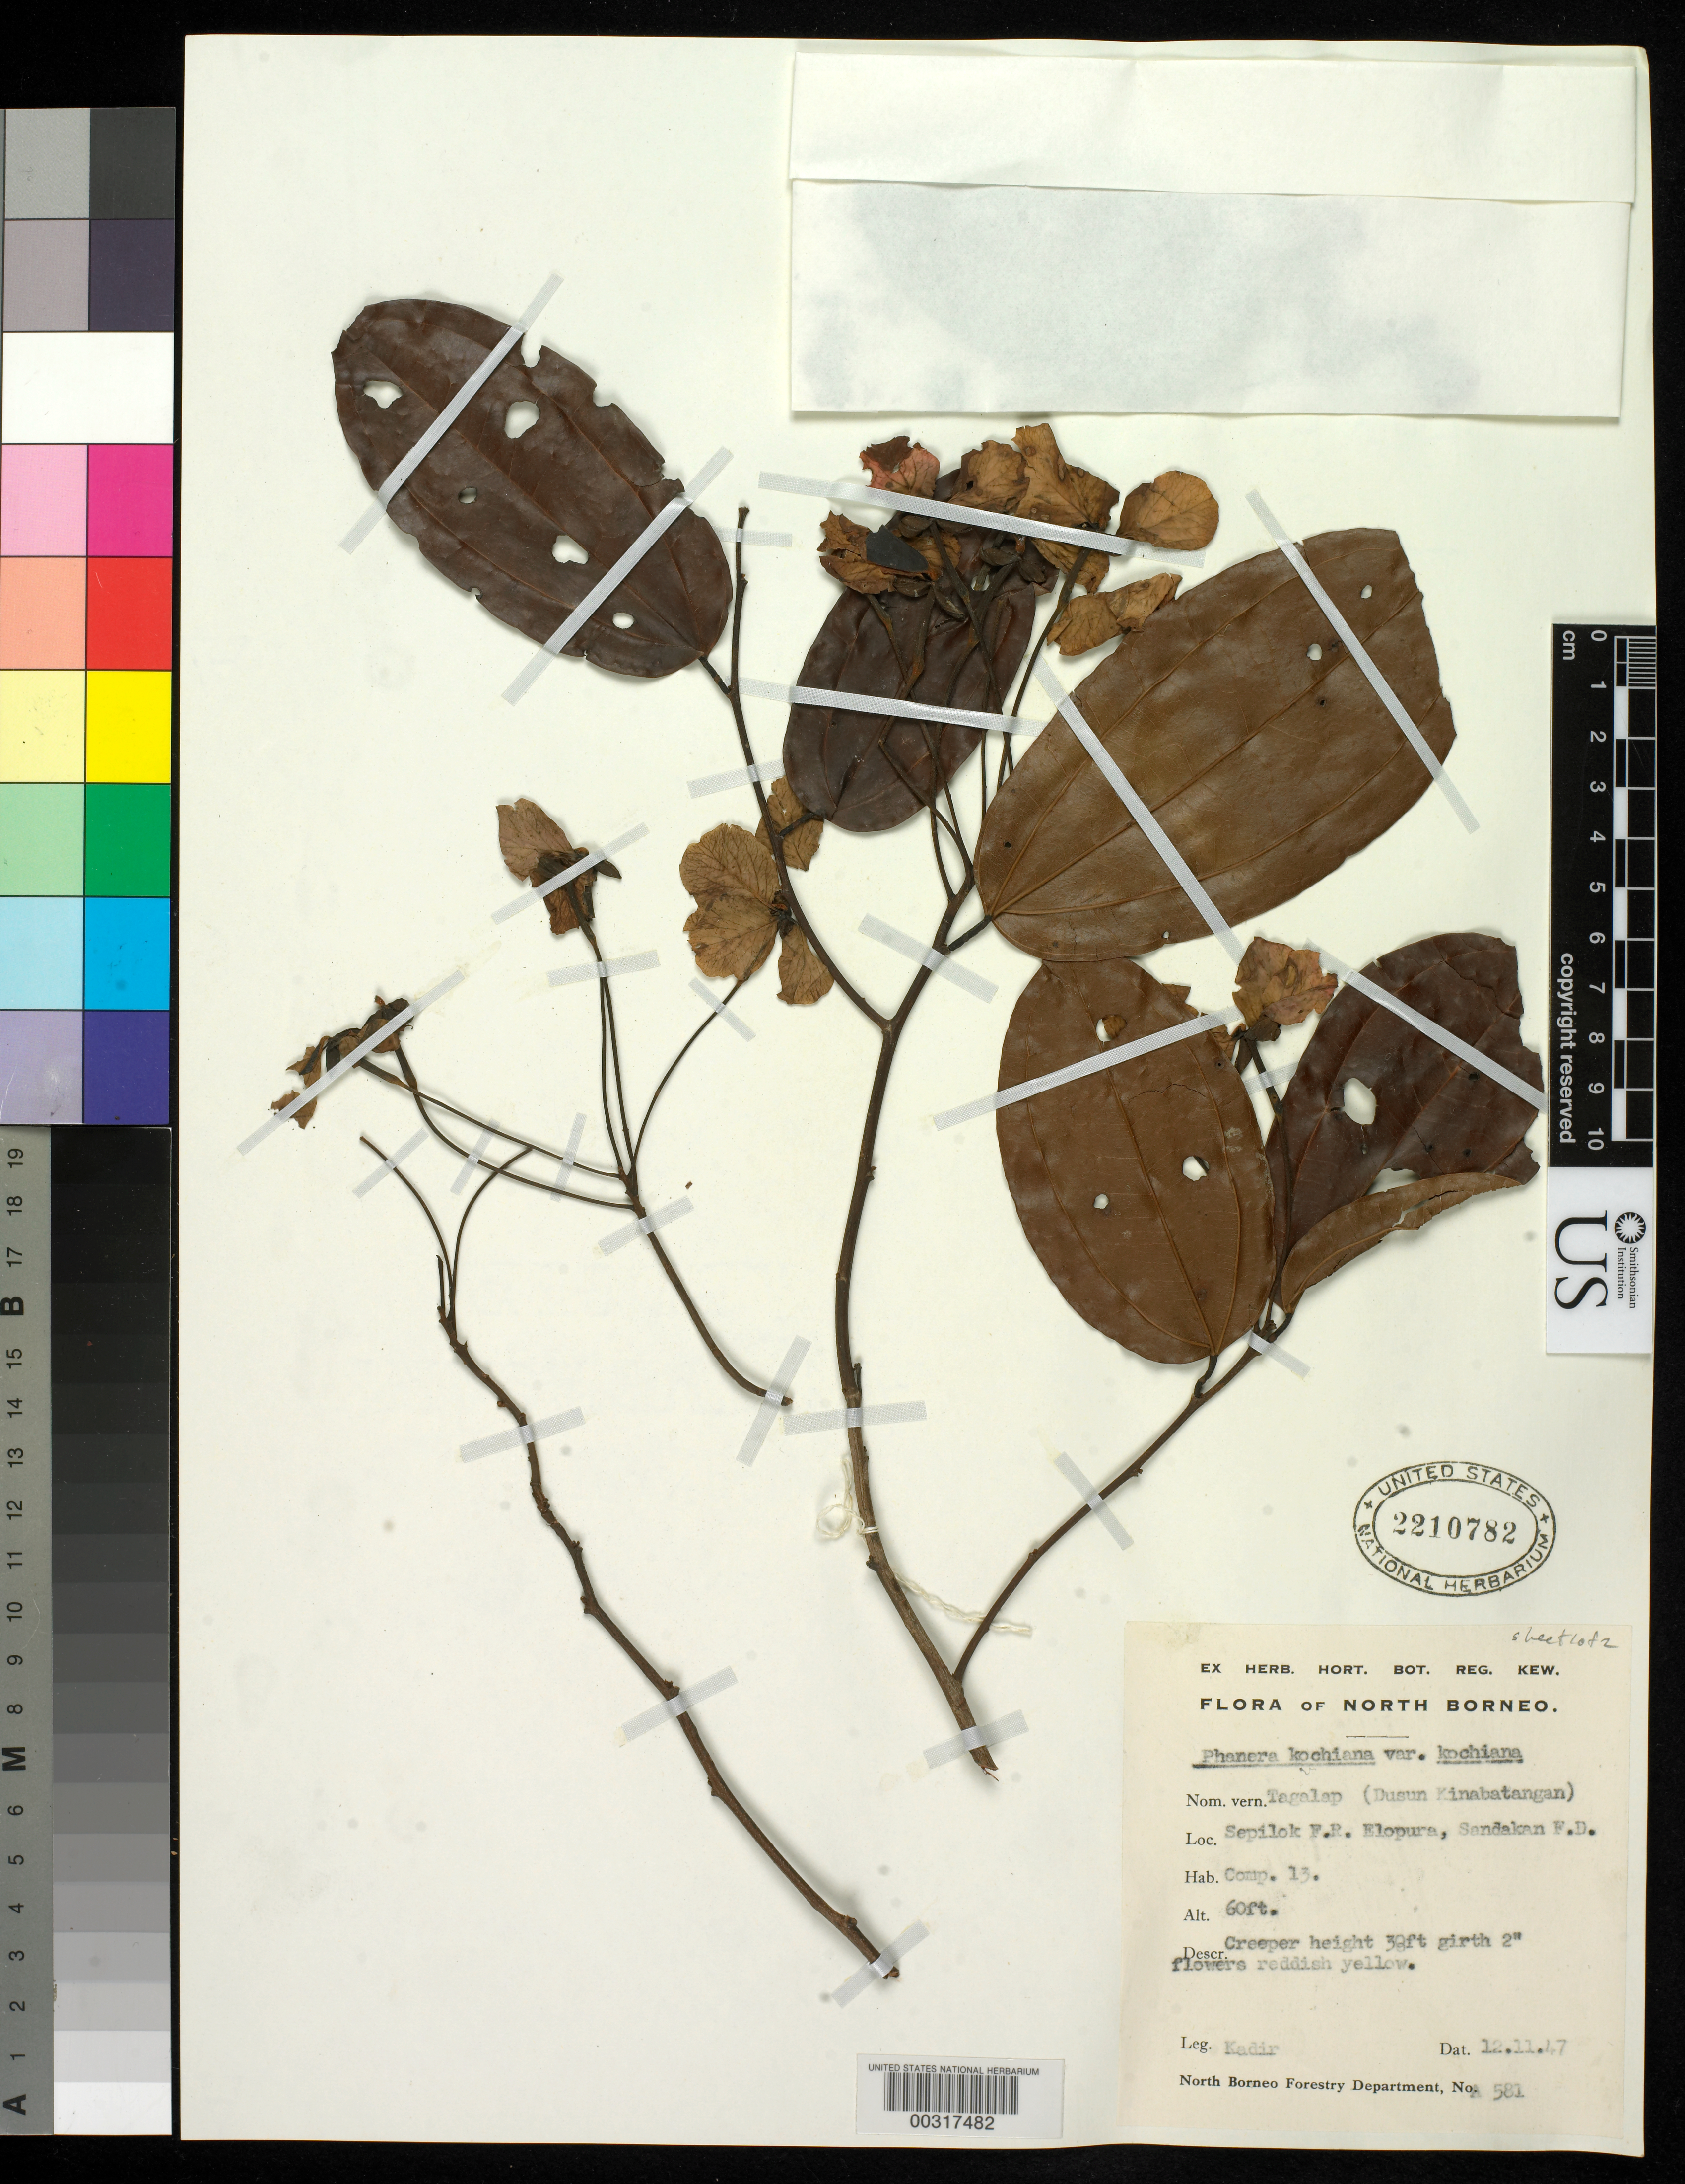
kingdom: Plantae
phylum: Tracheophyta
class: Magnoliopsida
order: Fabales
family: Fabaceae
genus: Phanera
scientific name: Phanera kockiana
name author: (Korth.) Benth.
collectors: -. Kadir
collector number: B.n.b. Forestry Dept. No. A581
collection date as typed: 12 Nov 1947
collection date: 1947-11-12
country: Malaysia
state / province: Sabah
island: Borneo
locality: Sepilok f.r. elopura, sandakan f.d.; comp. 13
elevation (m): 18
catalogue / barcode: US 2210782